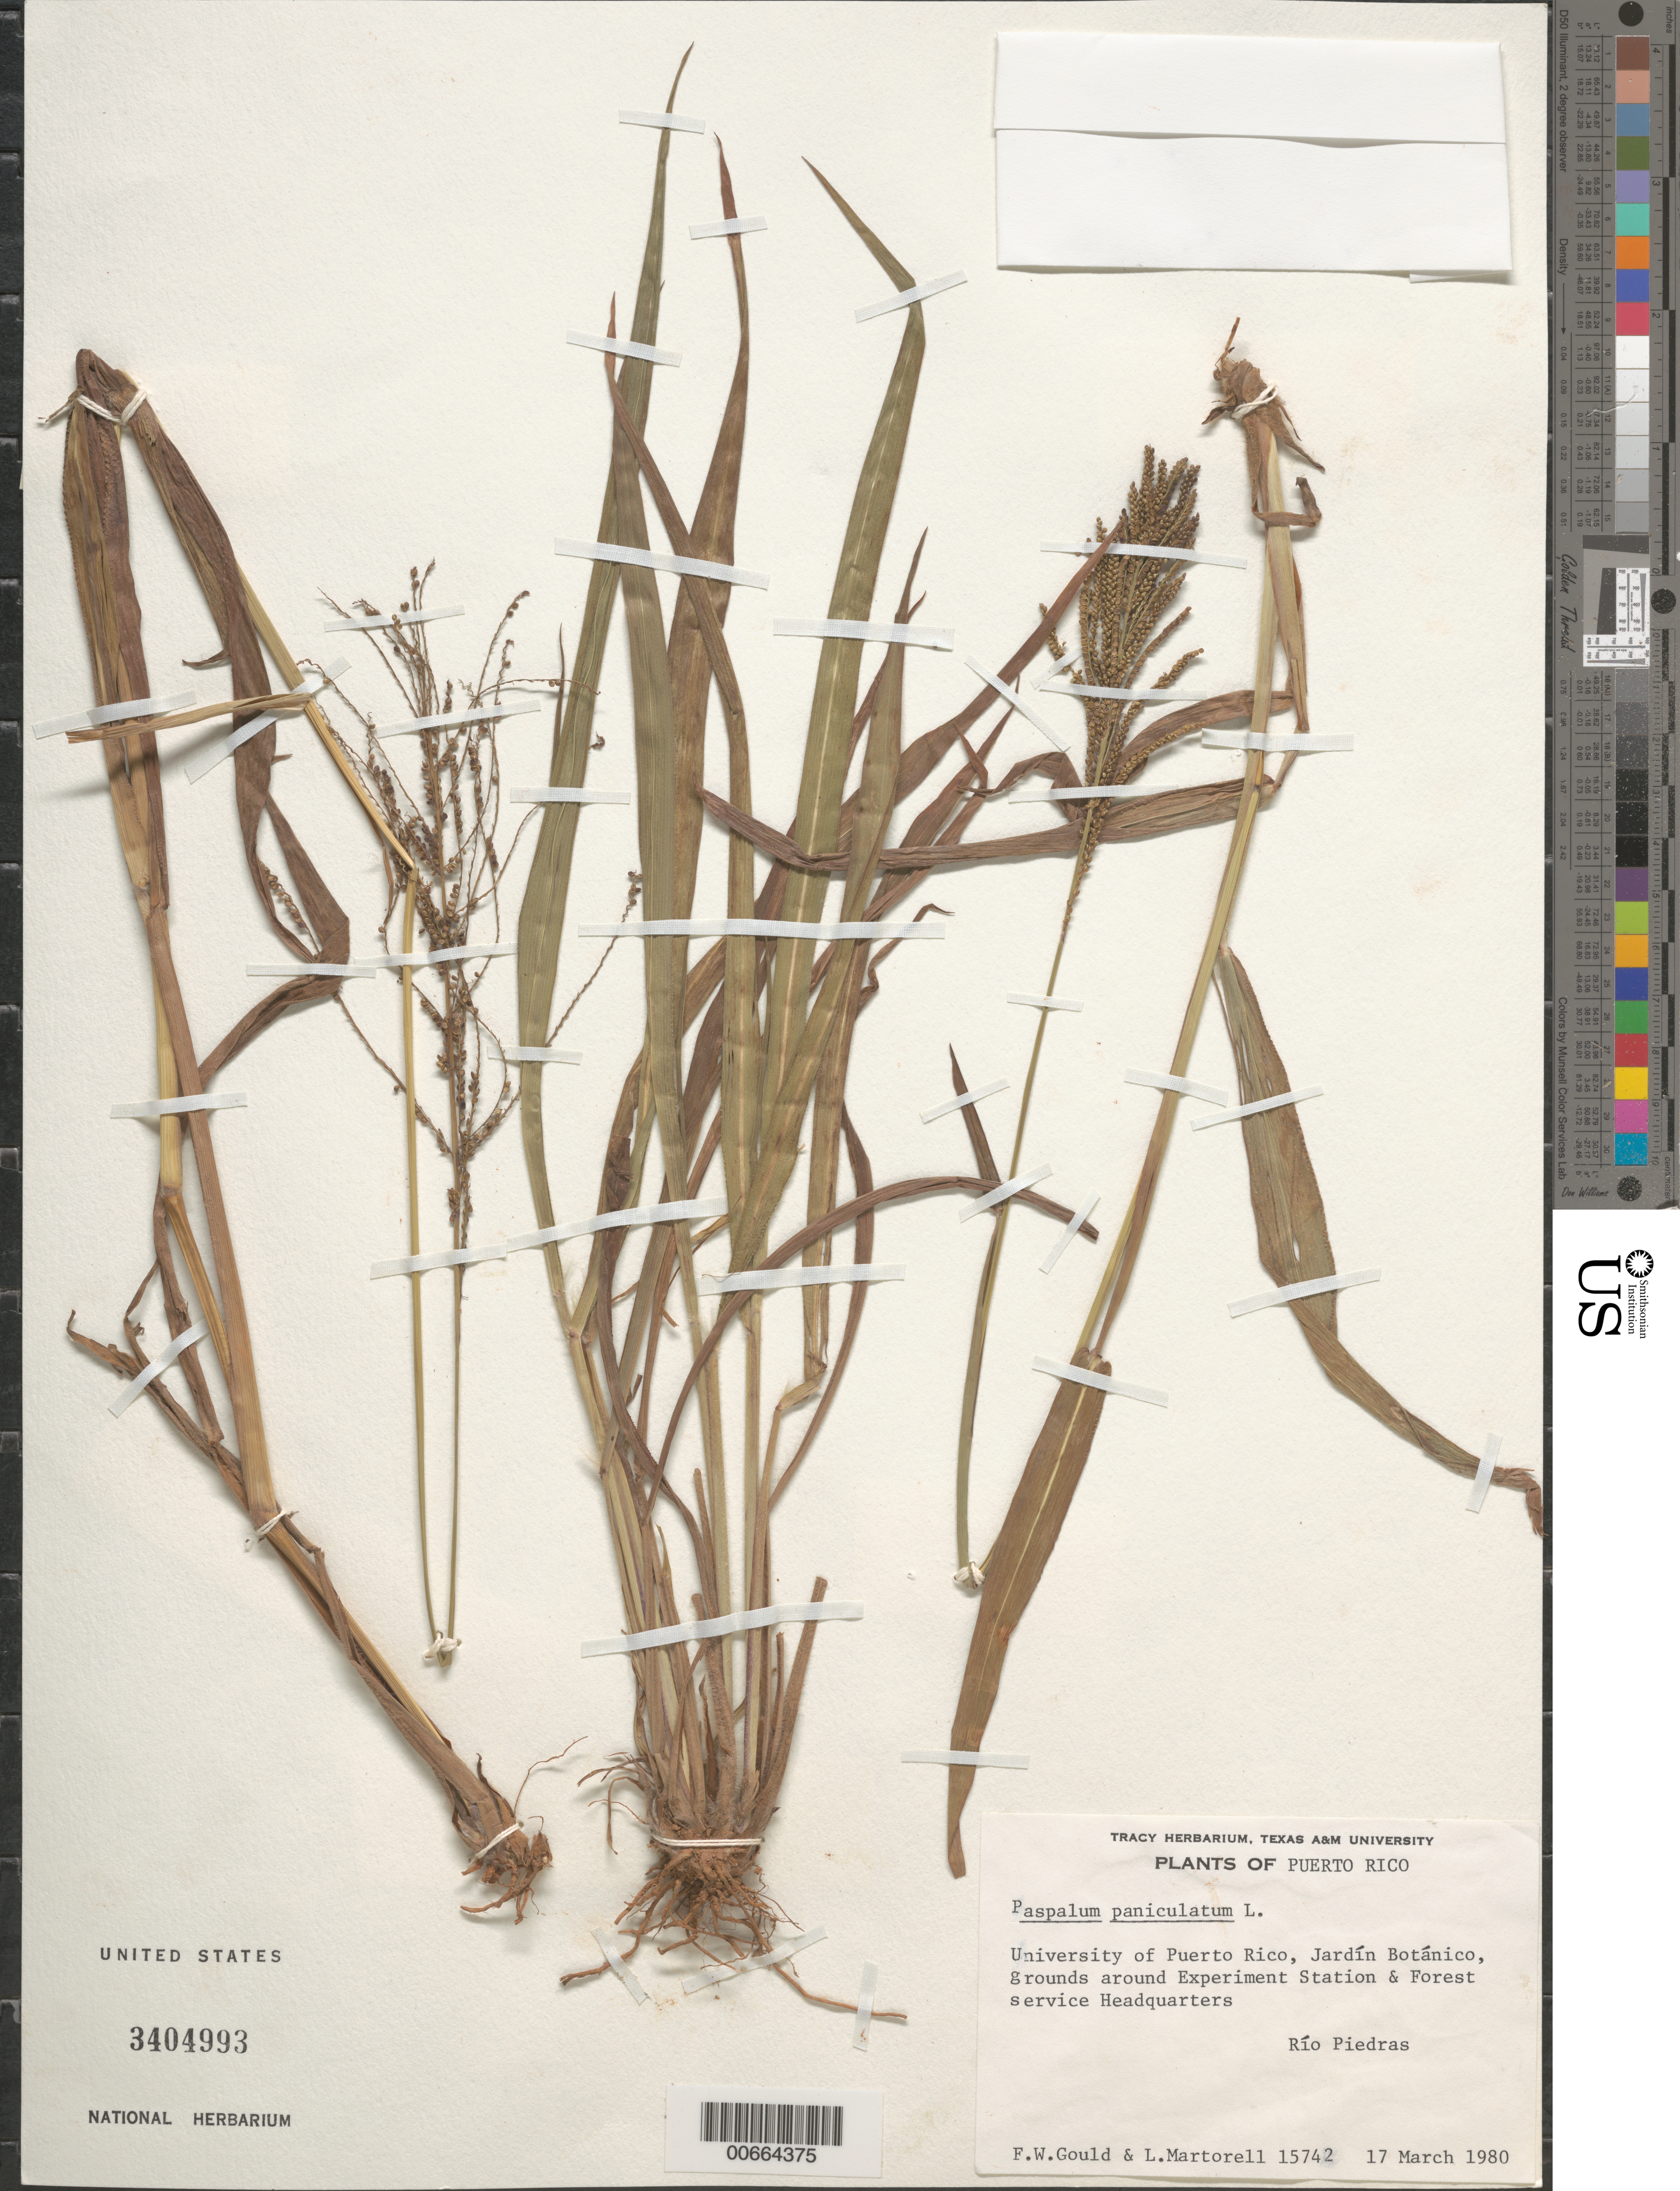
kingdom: Plantae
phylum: Tracheophyta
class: Liliopsida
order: Poales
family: Poaceae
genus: Paspalum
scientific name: Paspalum paniculatum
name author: L.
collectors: F. W. Gould & L. Martorell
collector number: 15742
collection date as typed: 17 Mar 1980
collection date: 1980-03-17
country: Puerto Rico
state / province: San Juan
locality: Univ. of Puerto Rico, Jardín Botánico, grounds around Exp. Station & Forest Service Headquarters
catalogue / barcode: US 3404993